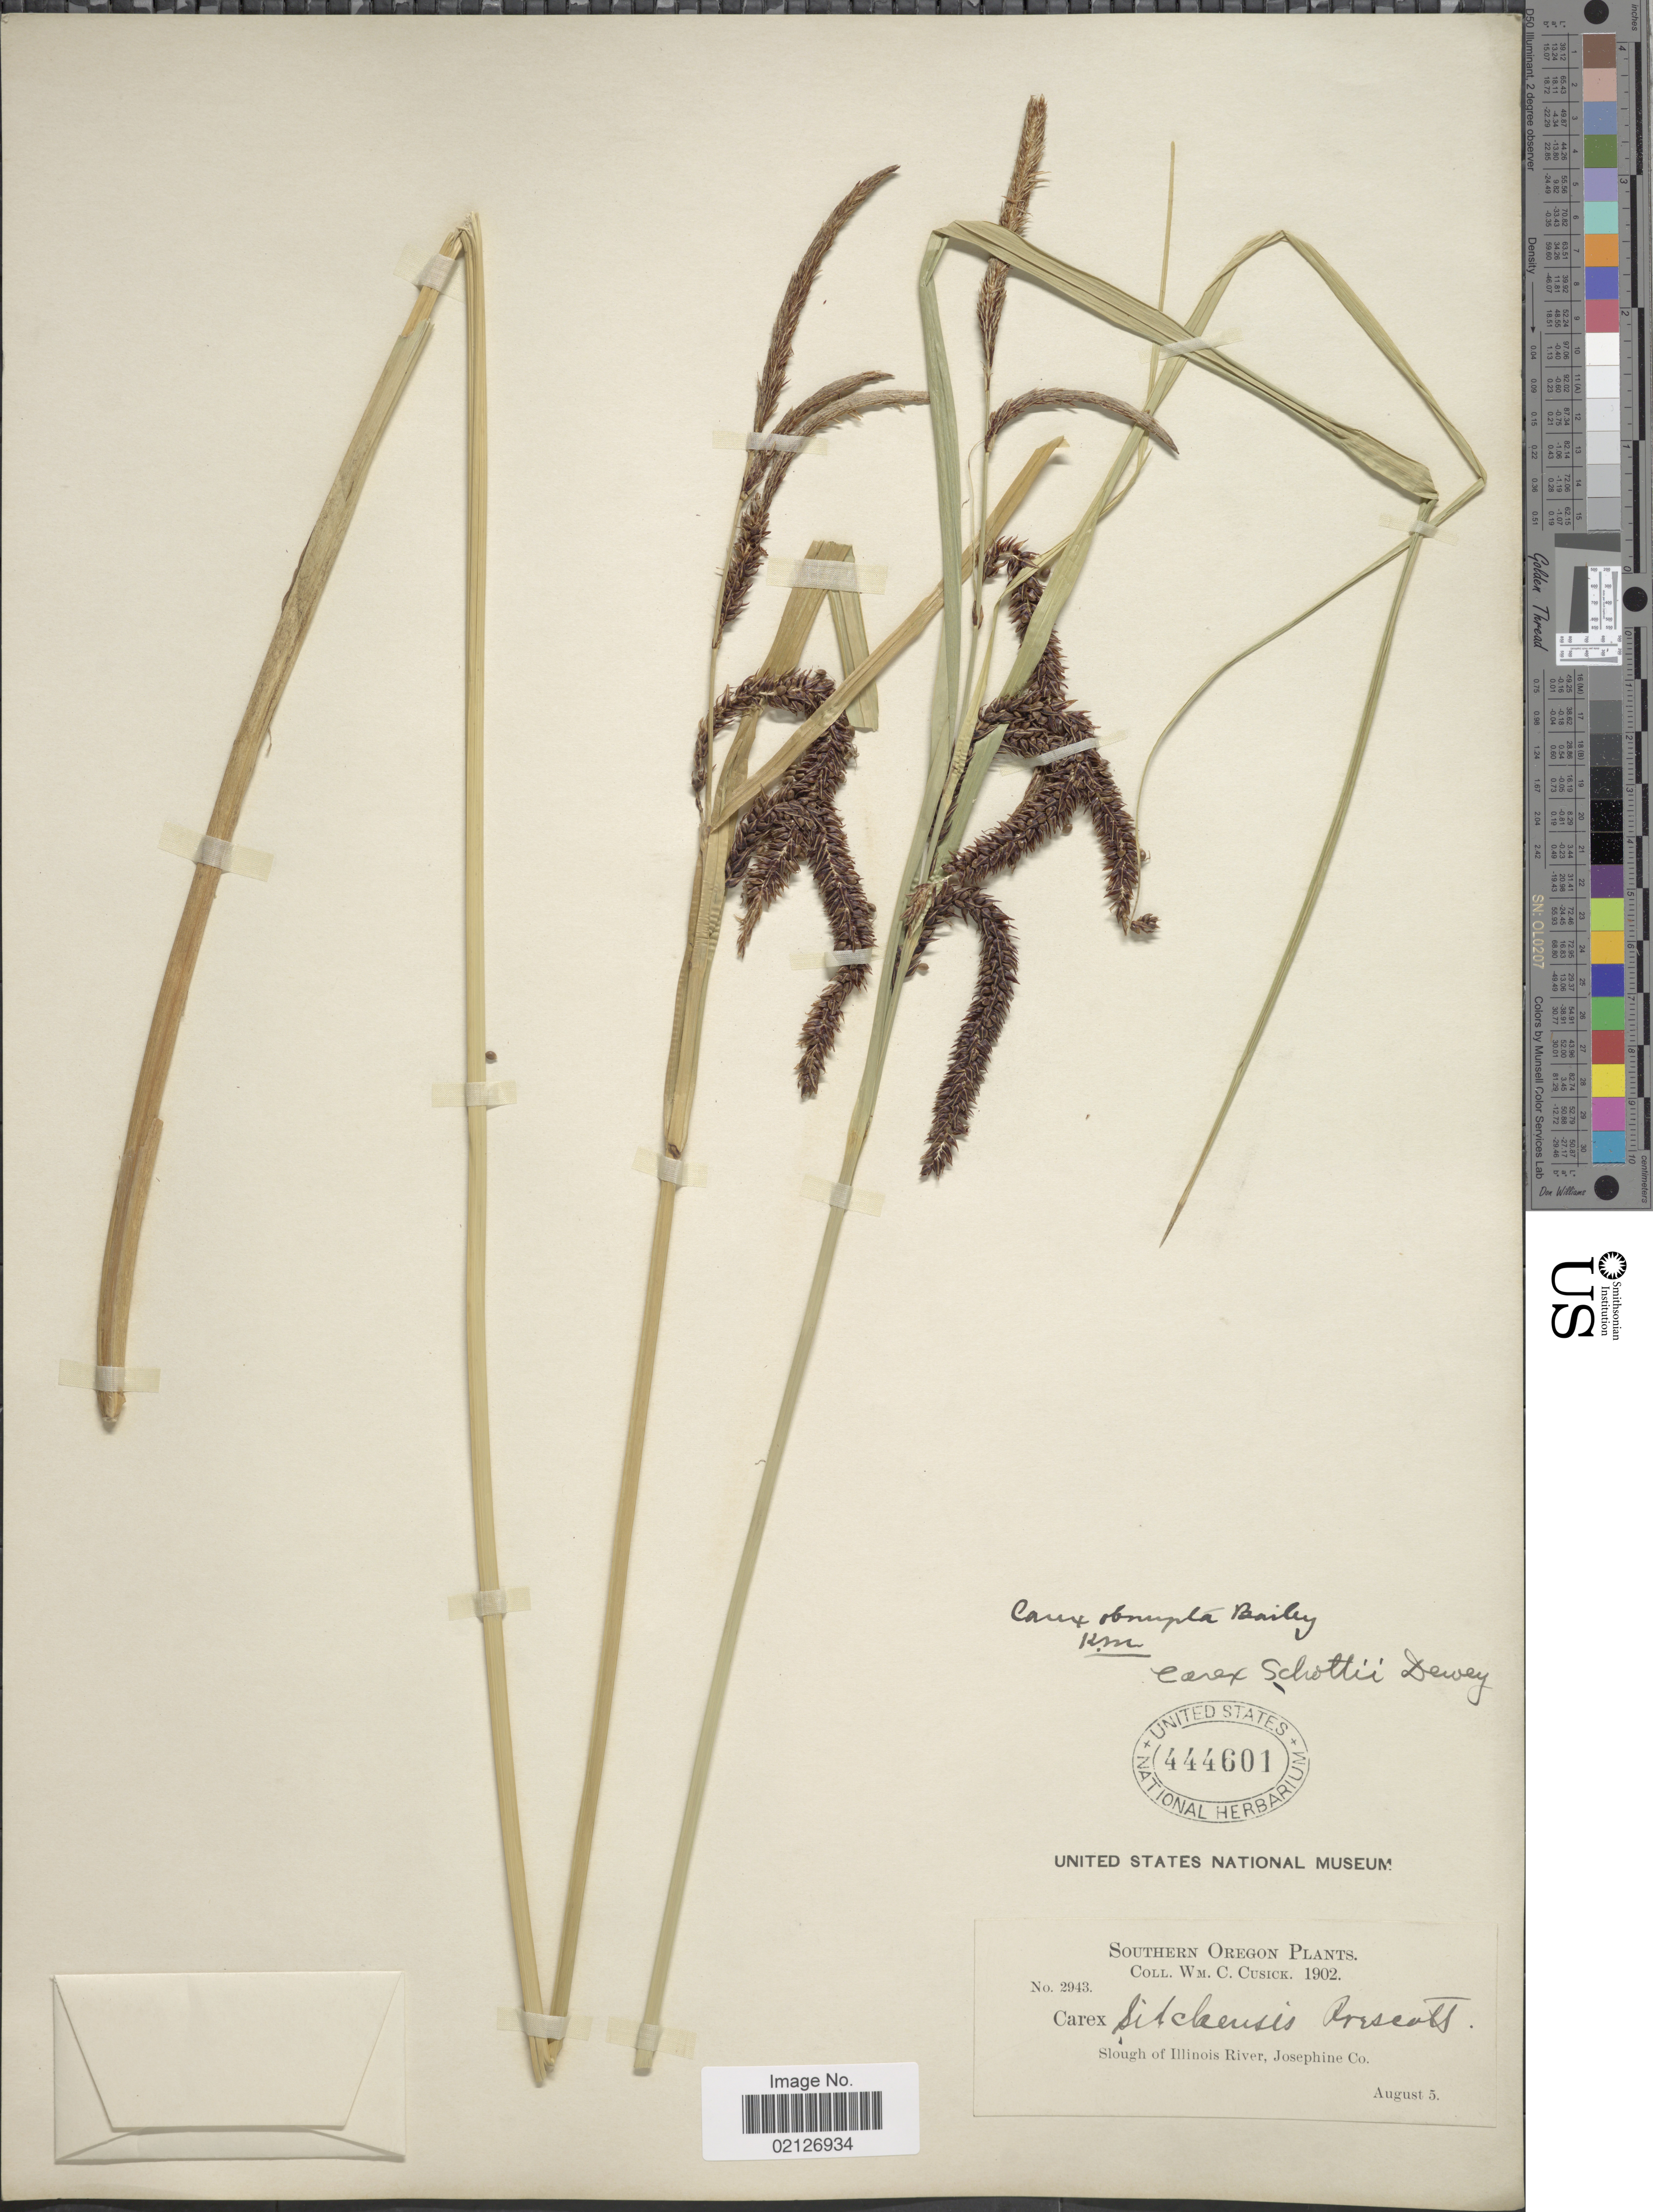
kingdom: Plantae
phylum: Tracheophyta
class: Liliopsida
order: Poales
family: Cyperaceae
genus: Carex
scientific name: Carex obnupta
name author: L.H. Bailey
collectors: W. C. Cusick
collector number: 2943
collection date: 1902-08-05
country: United States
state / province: Oregon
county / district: Josephine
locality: Southern Oregon, slough of Illinois River, Josephine Co.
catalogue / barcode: US 444601